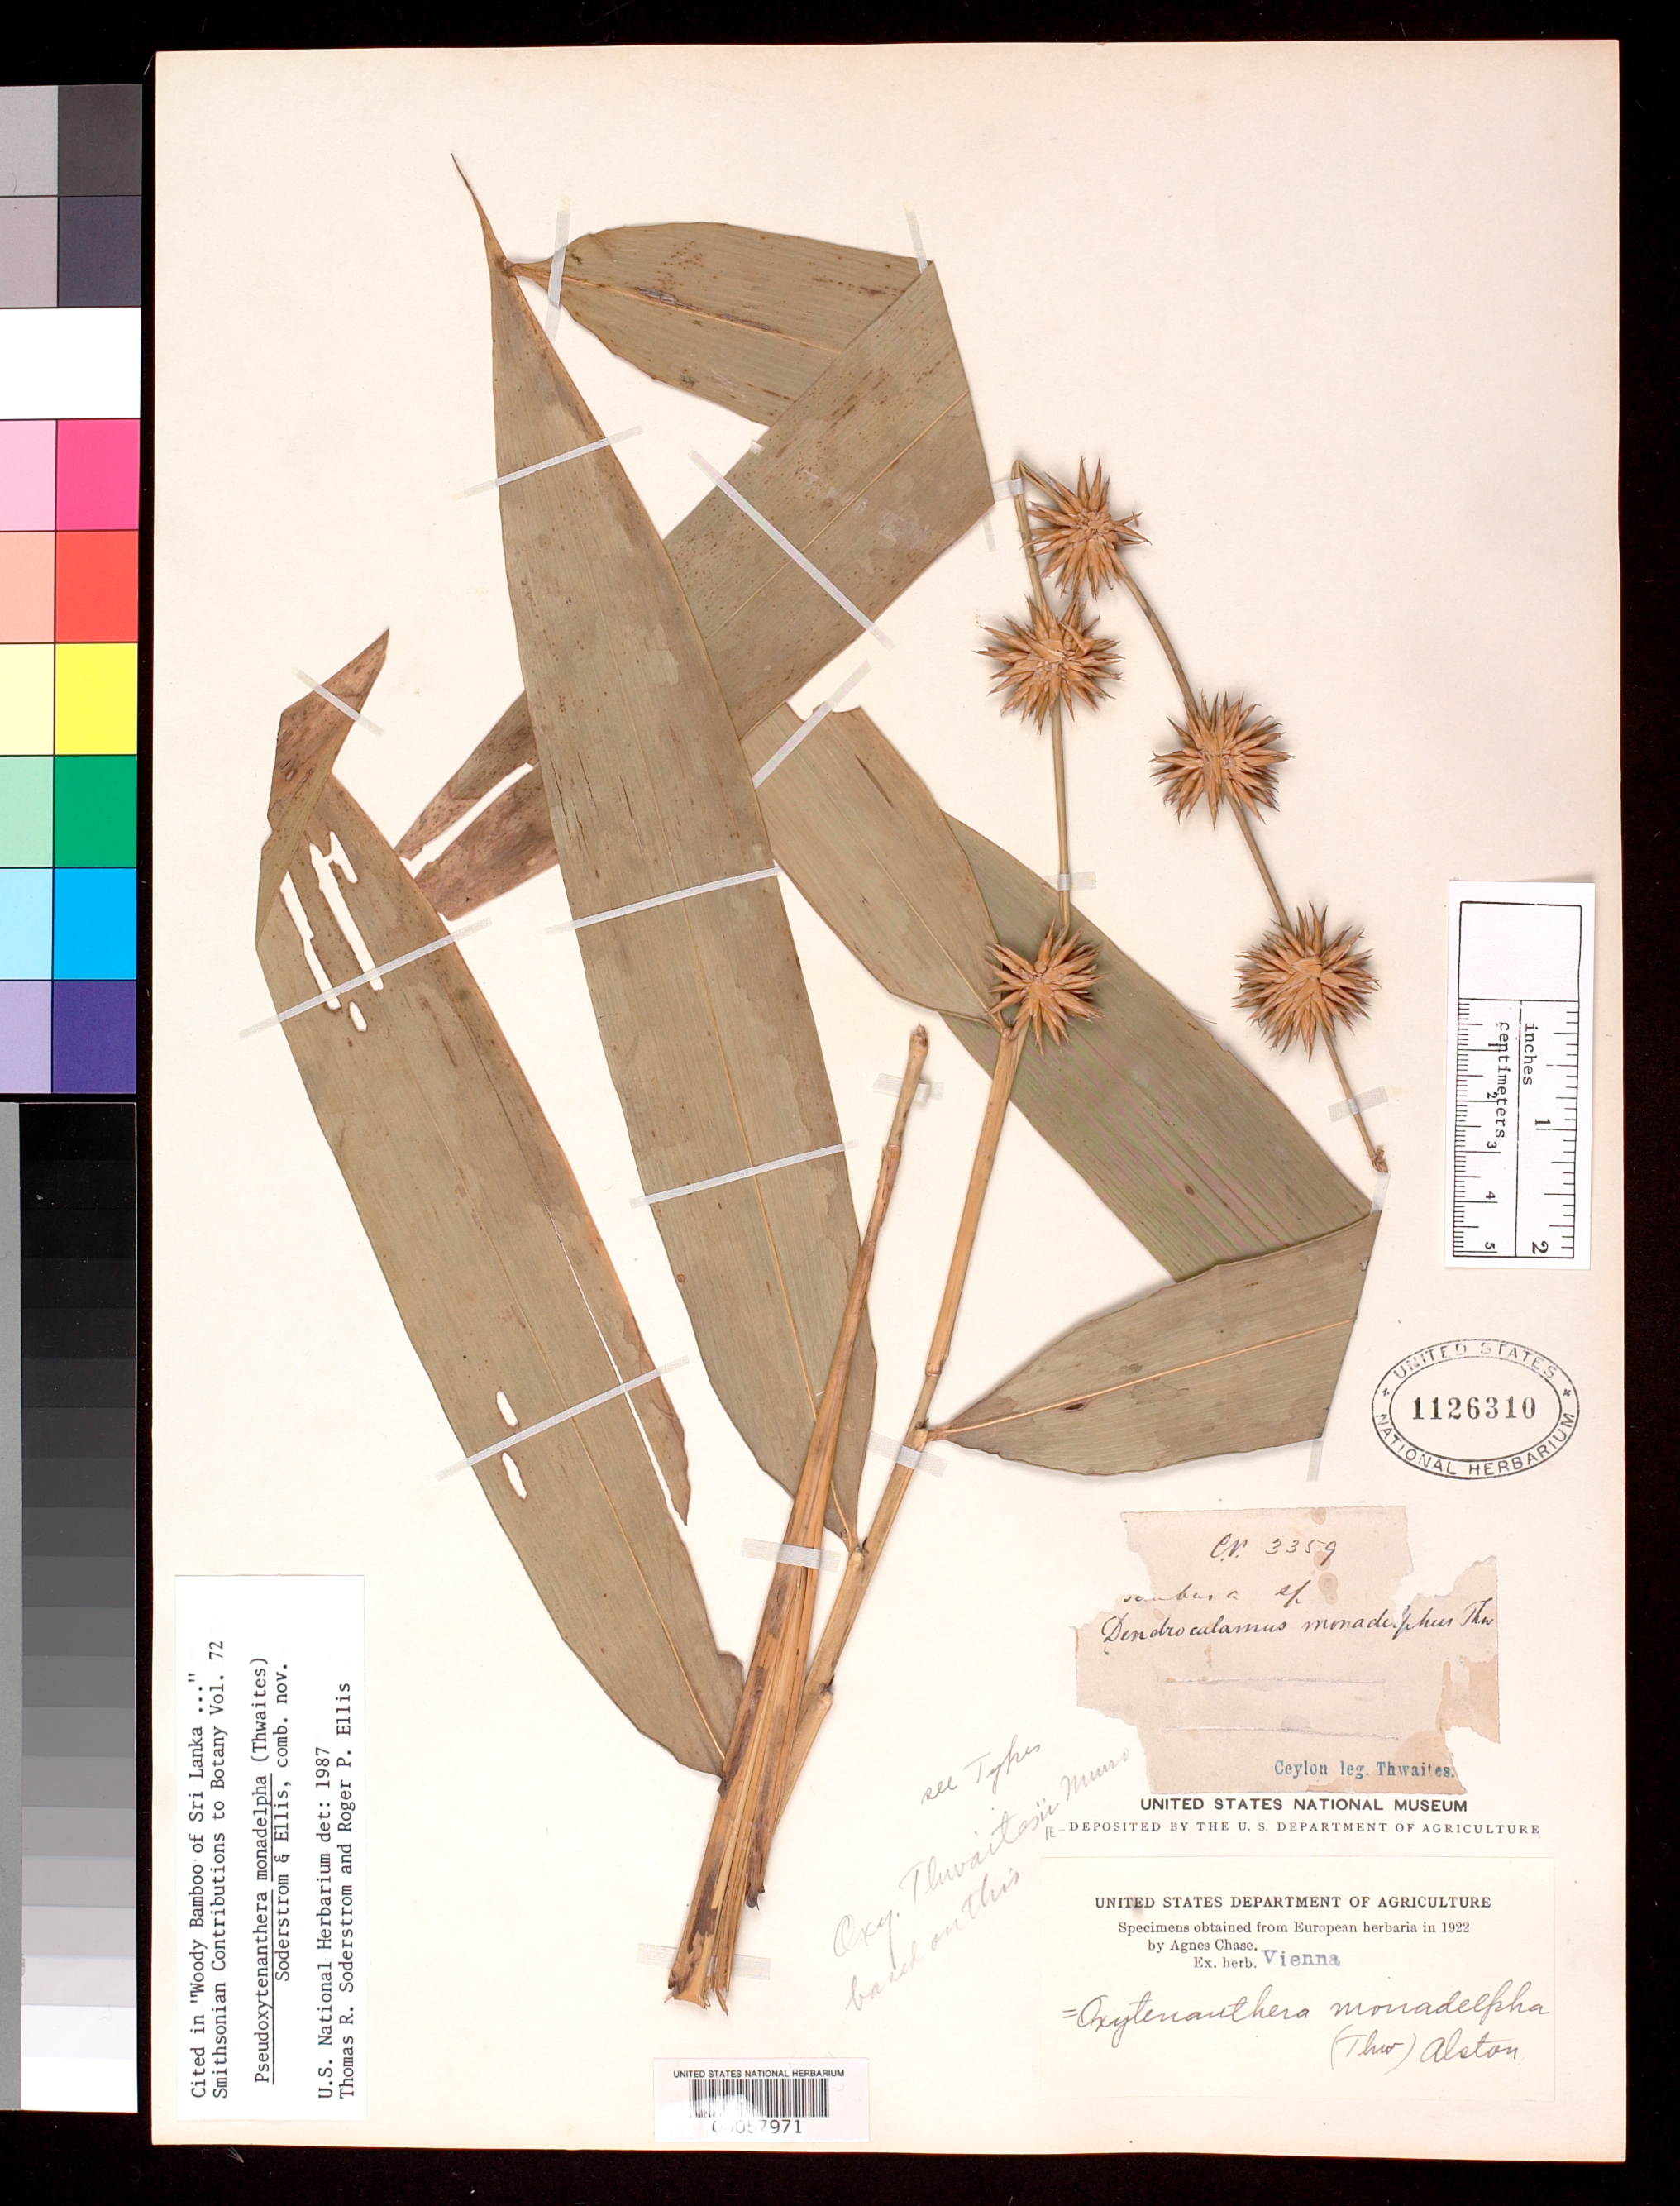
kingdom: Plantae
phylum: Tracheophyta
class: Liliopsida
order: Poales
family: Poaceae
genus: Dendrocalamus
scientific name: Dendrocalamus monadelphus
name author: Thwaites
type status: Isotype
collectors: G. H. K. Thwaites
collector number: C.P. 3359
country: Sri Lanka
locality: "Ceylon"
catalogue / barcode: US 1126310